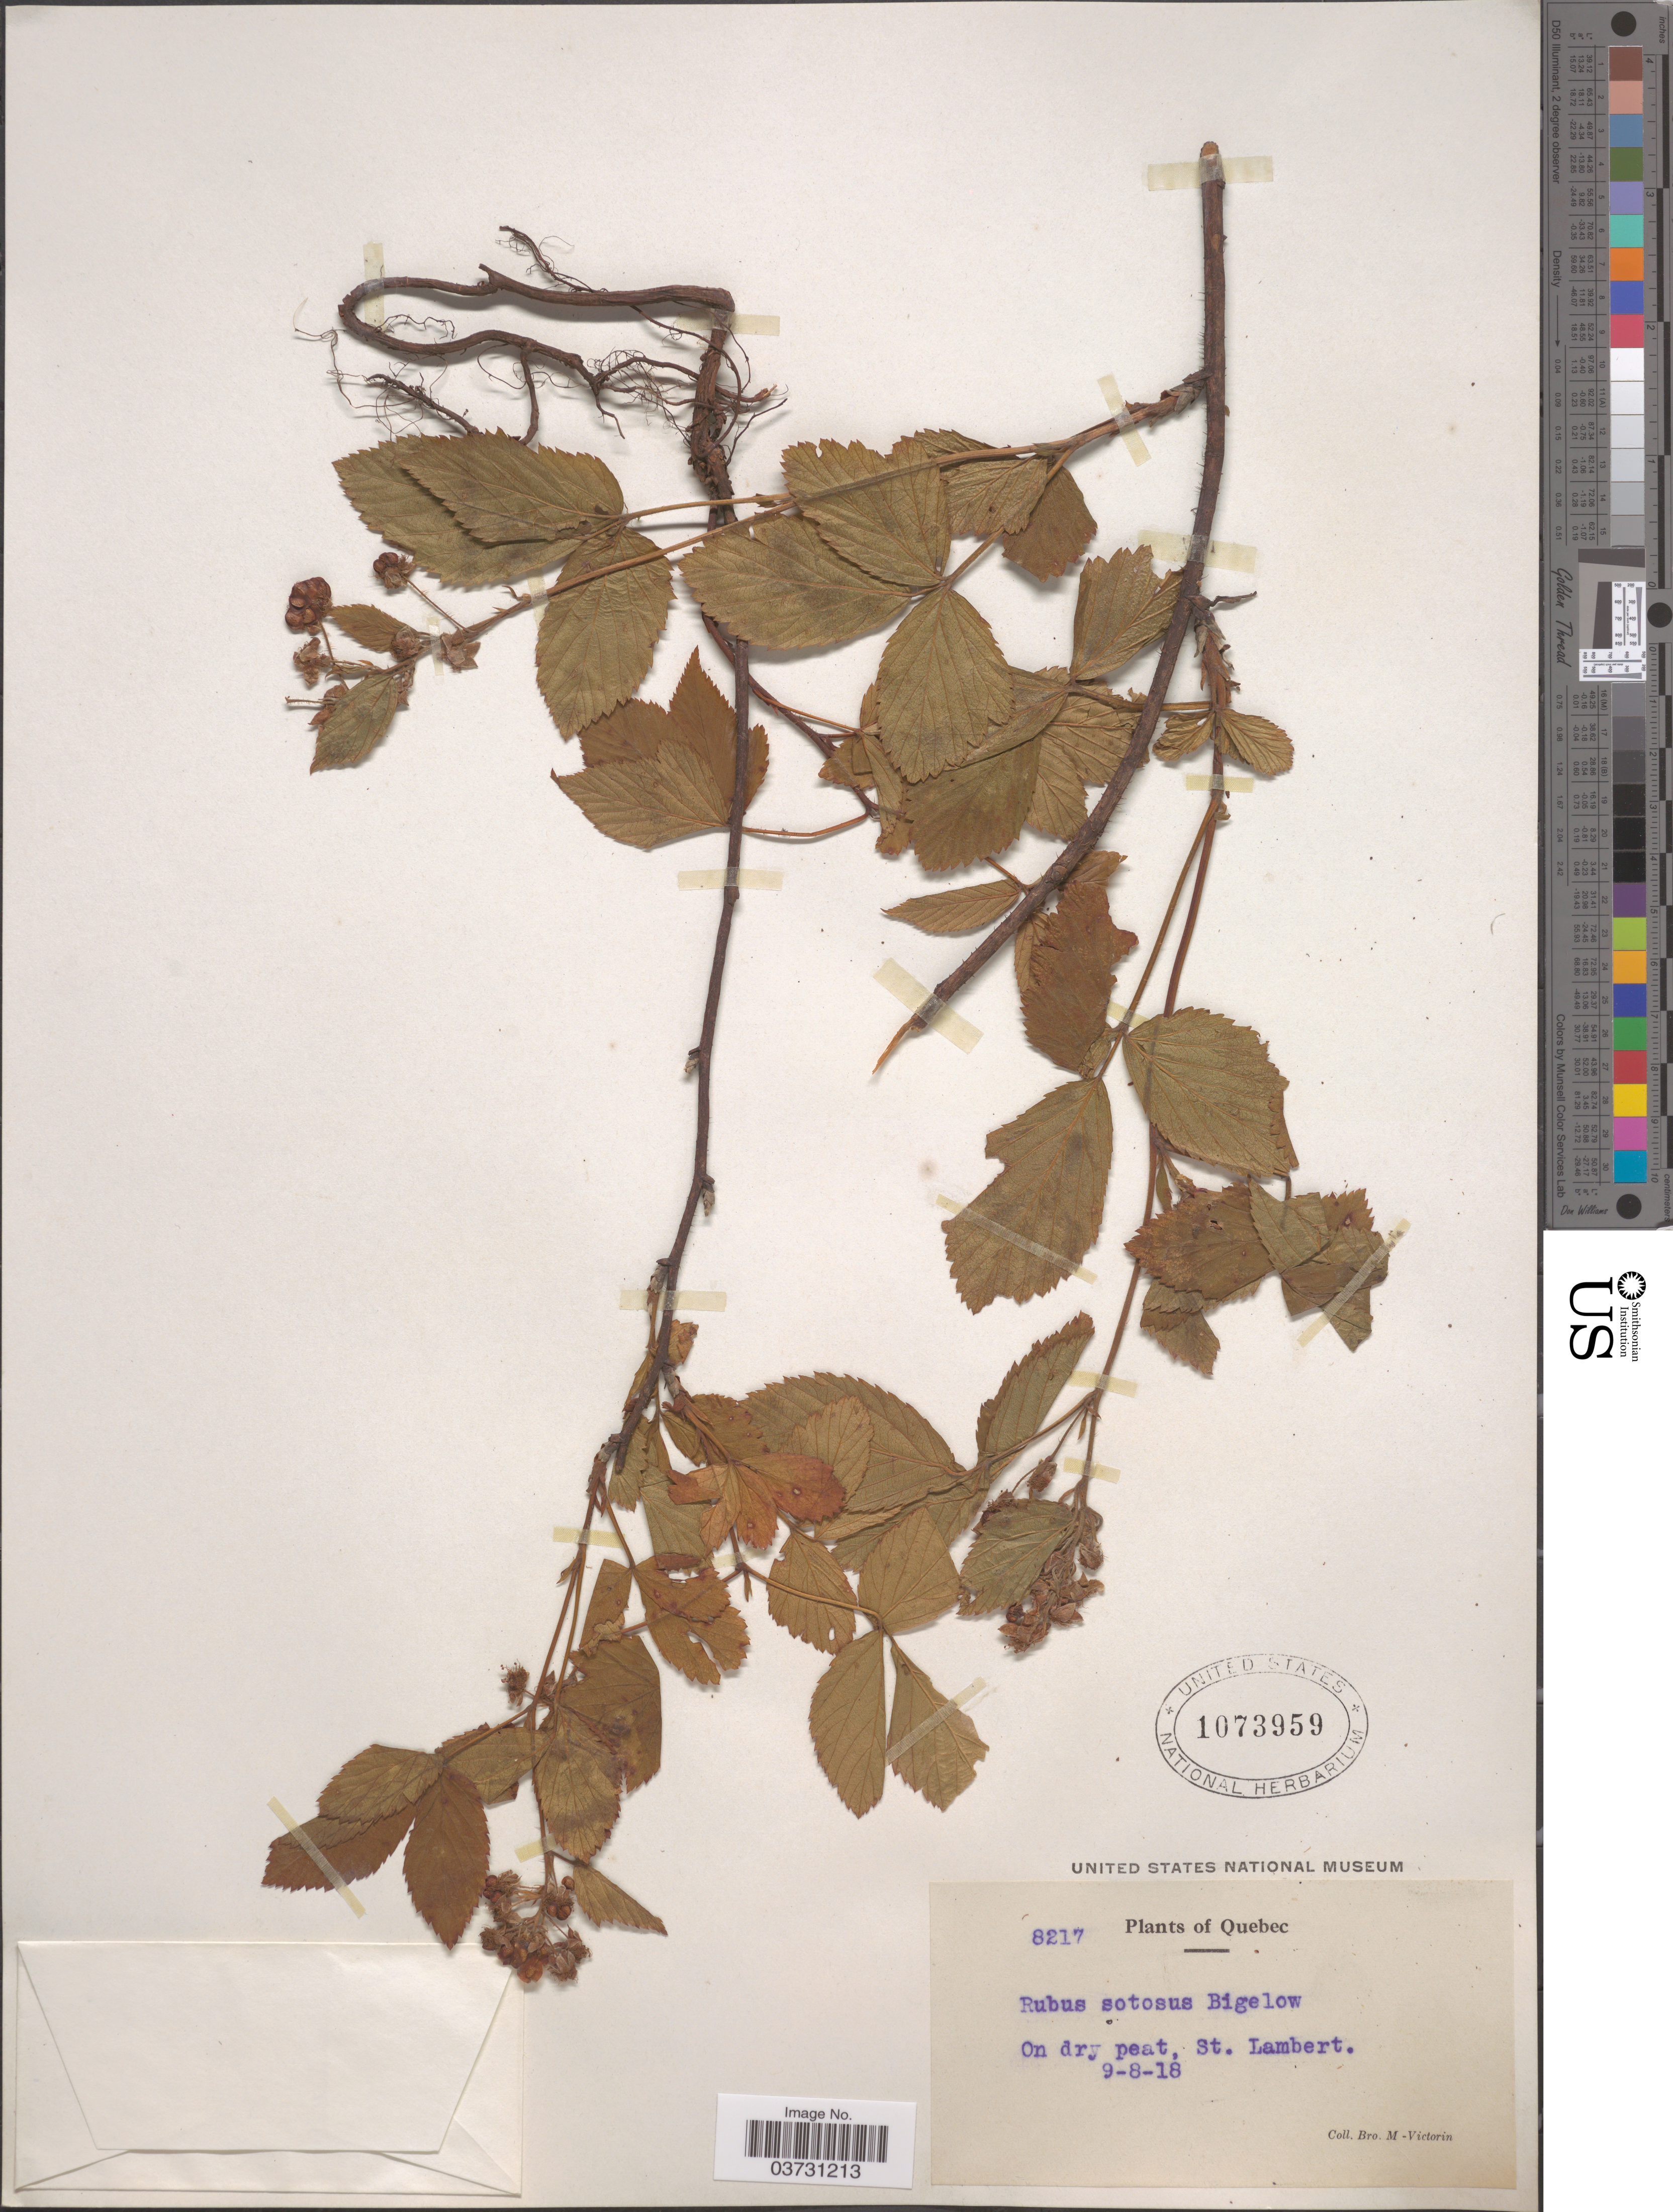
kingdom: Plantae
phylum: Tracheophyta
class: Magnoliopsida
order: Rosales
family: Rosaceae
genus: Rubus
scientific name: Rubus setosus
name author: Bigelow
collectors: Fr. Marie-Victorin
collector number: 8217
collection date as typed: Transcribed d/m/y: 9/8/18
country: Canada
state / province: Quebec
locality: On dry peat, St. Lambert.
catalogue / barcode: US 1073959